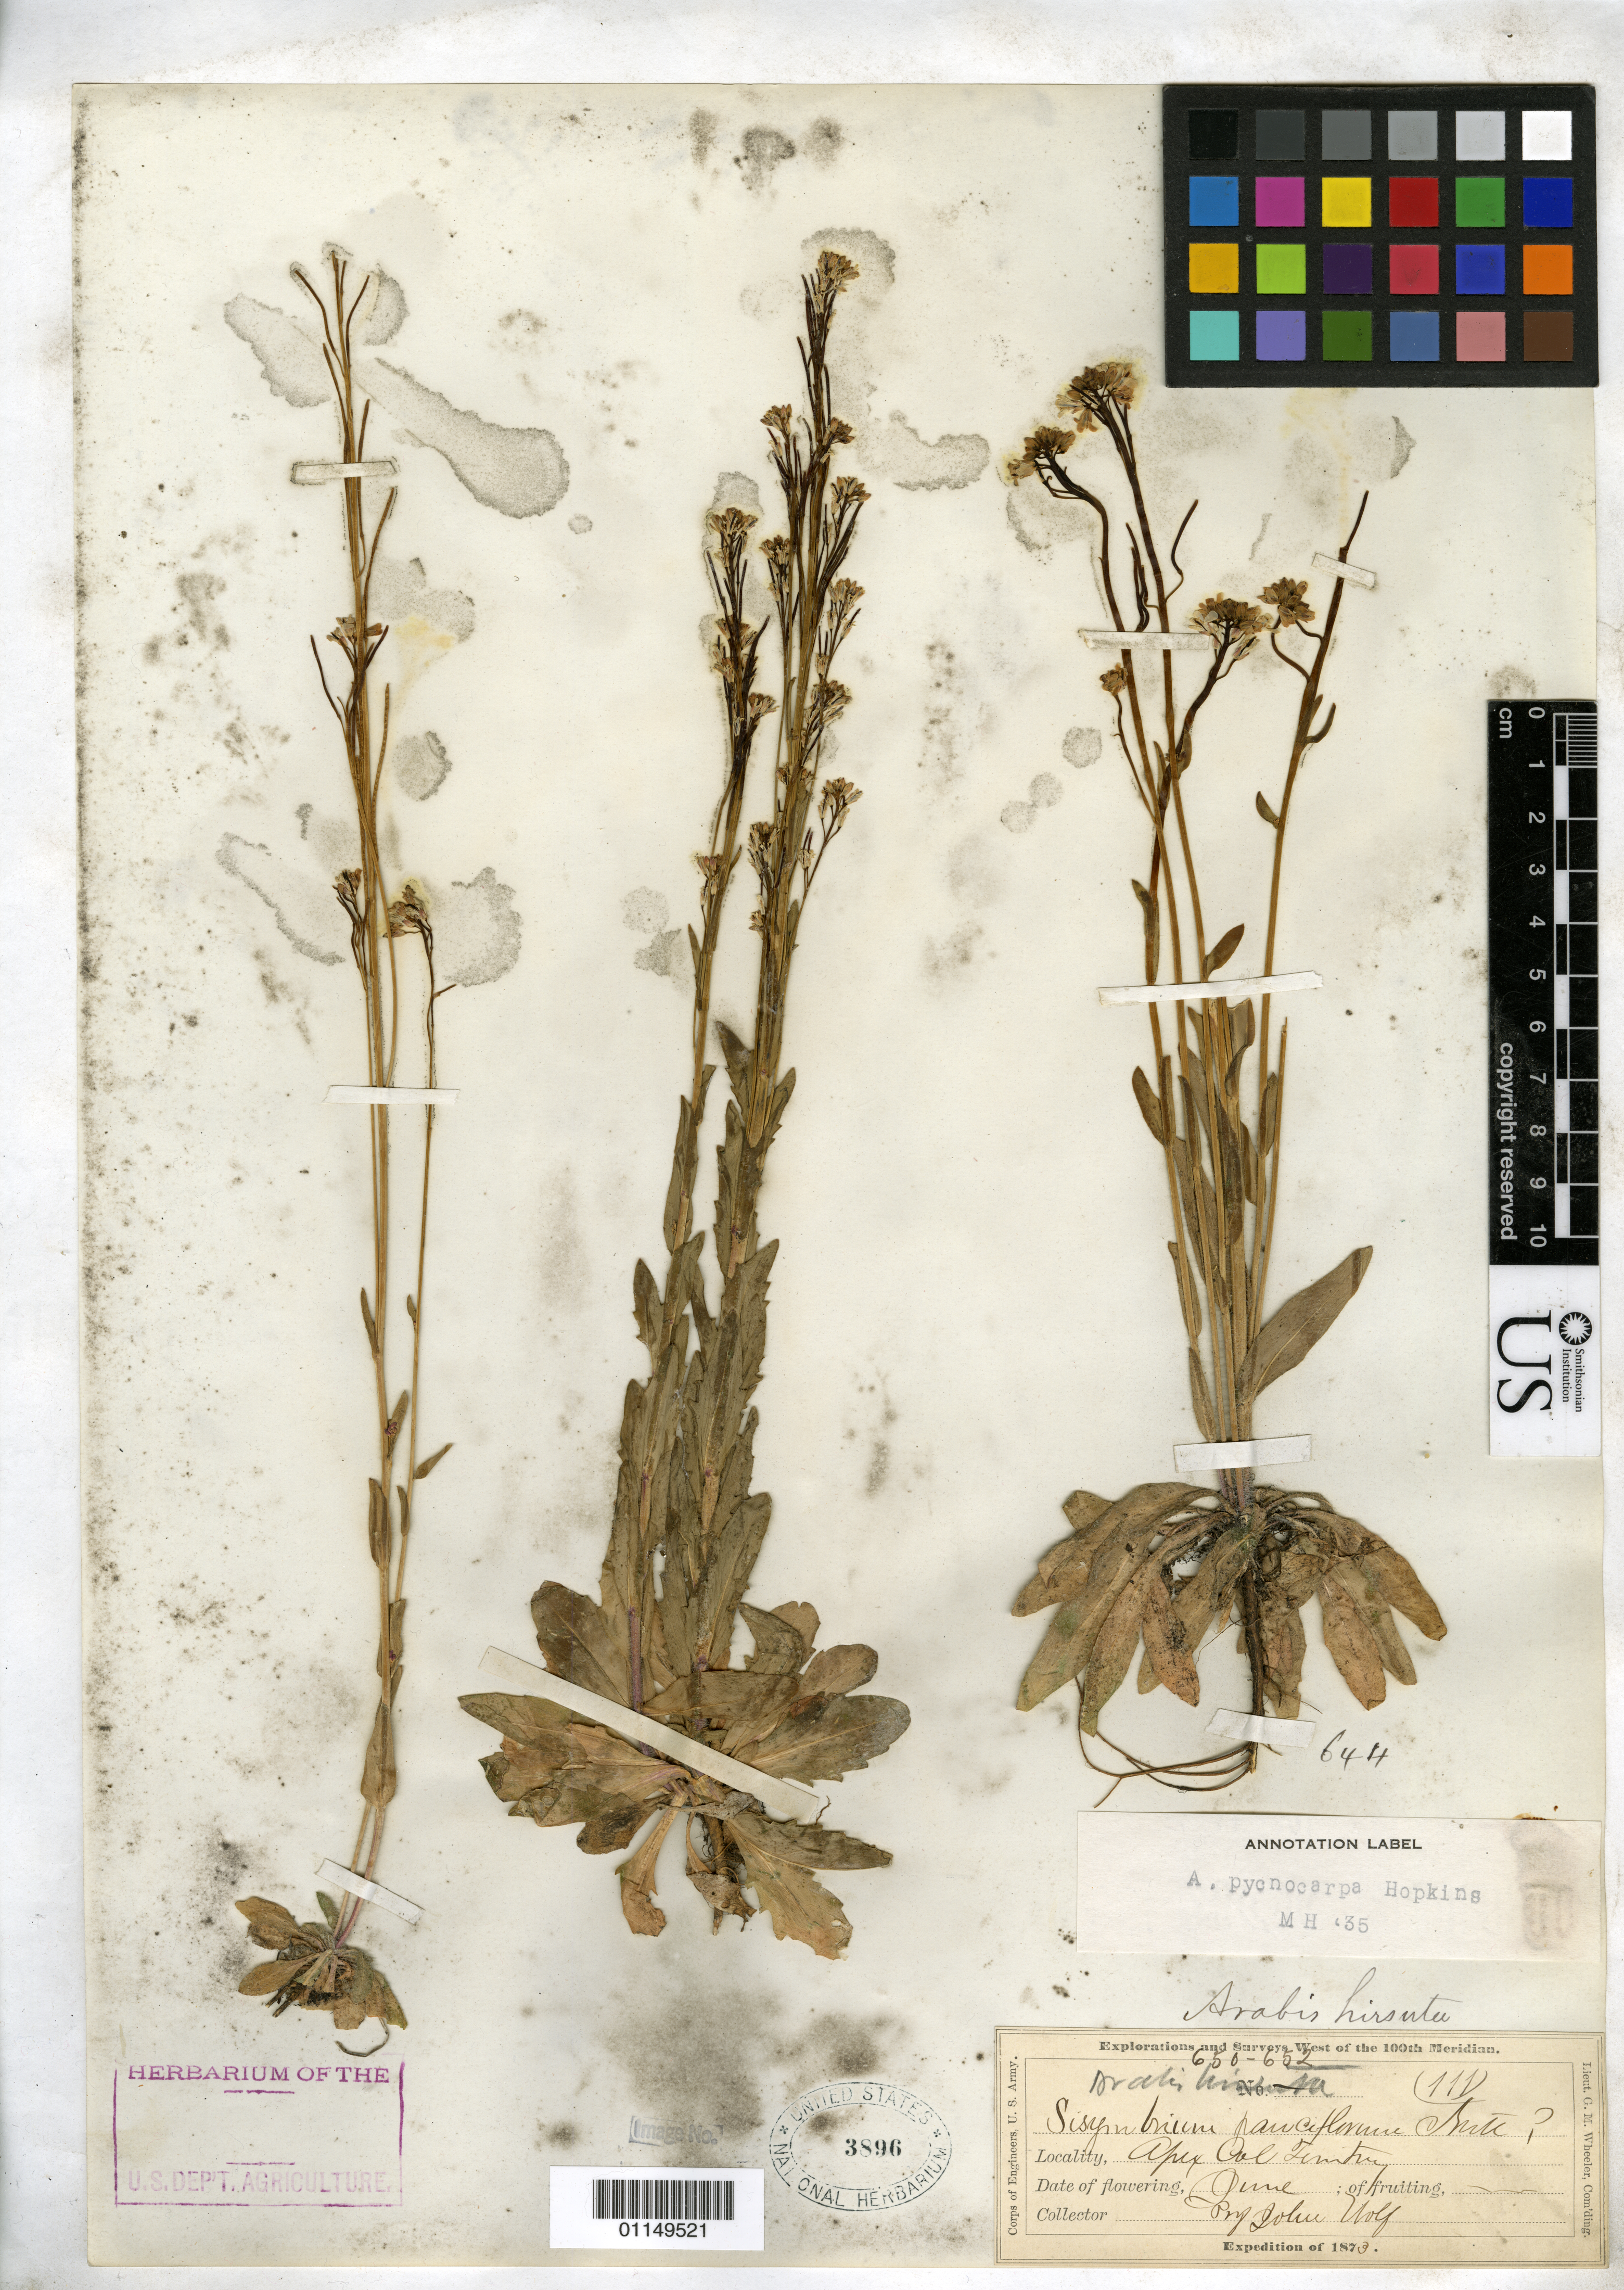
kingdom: Plantae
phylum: Tracheophyta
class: Magnoliopsida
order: Brassicales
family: Brassicaceae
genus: Arabis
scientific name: Arabis hirsuta var. pycnocarpa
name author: M. Hopkins & Rollins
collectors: J. Wolf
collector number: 650 - 652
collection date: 1873-06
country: United States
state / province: Colorado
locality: Apex, Col. Territory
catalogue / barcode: US 3896